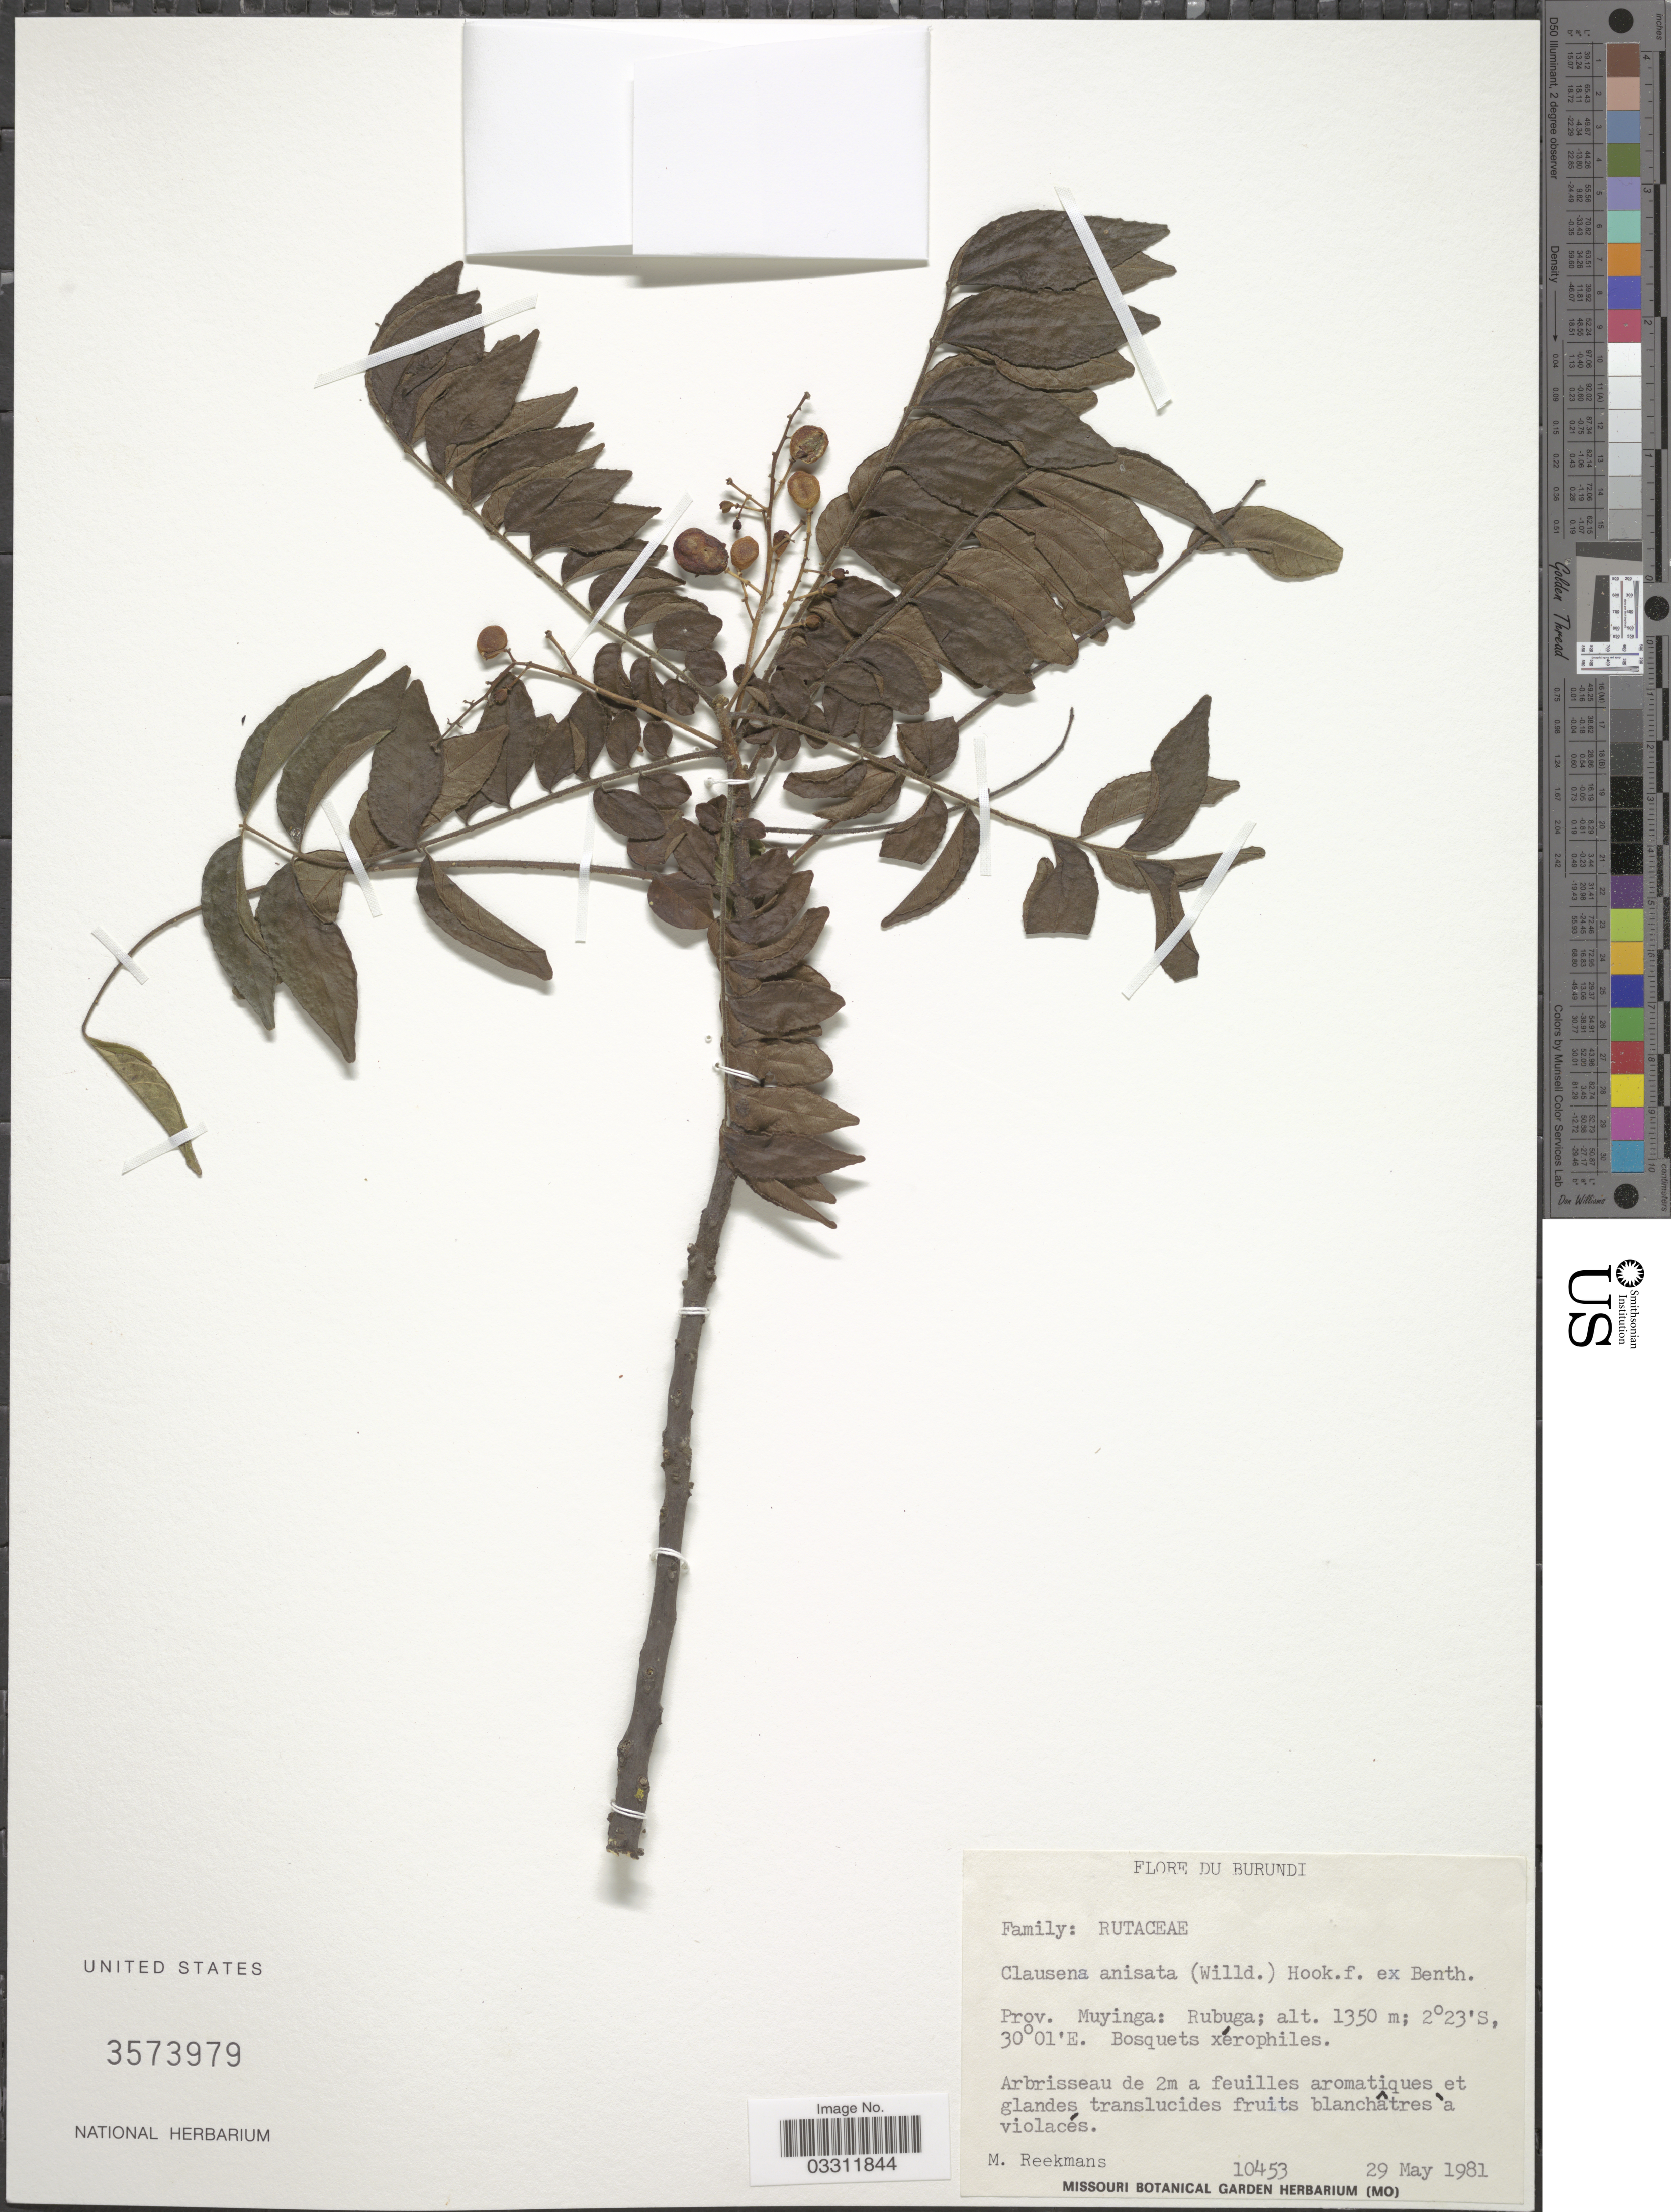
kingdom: Plantae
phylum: Tracheophyta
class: Magnoliopsida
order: Sapindales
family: Rutaceae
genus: Clausena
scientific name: Clausena anisata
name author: (Willd.) Benth.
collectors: M. Reekmans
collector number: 10453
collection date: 1981-05-29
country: Burundi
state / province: Muyinga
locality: Rubuga.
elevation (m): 1350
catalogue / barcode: US 3573979